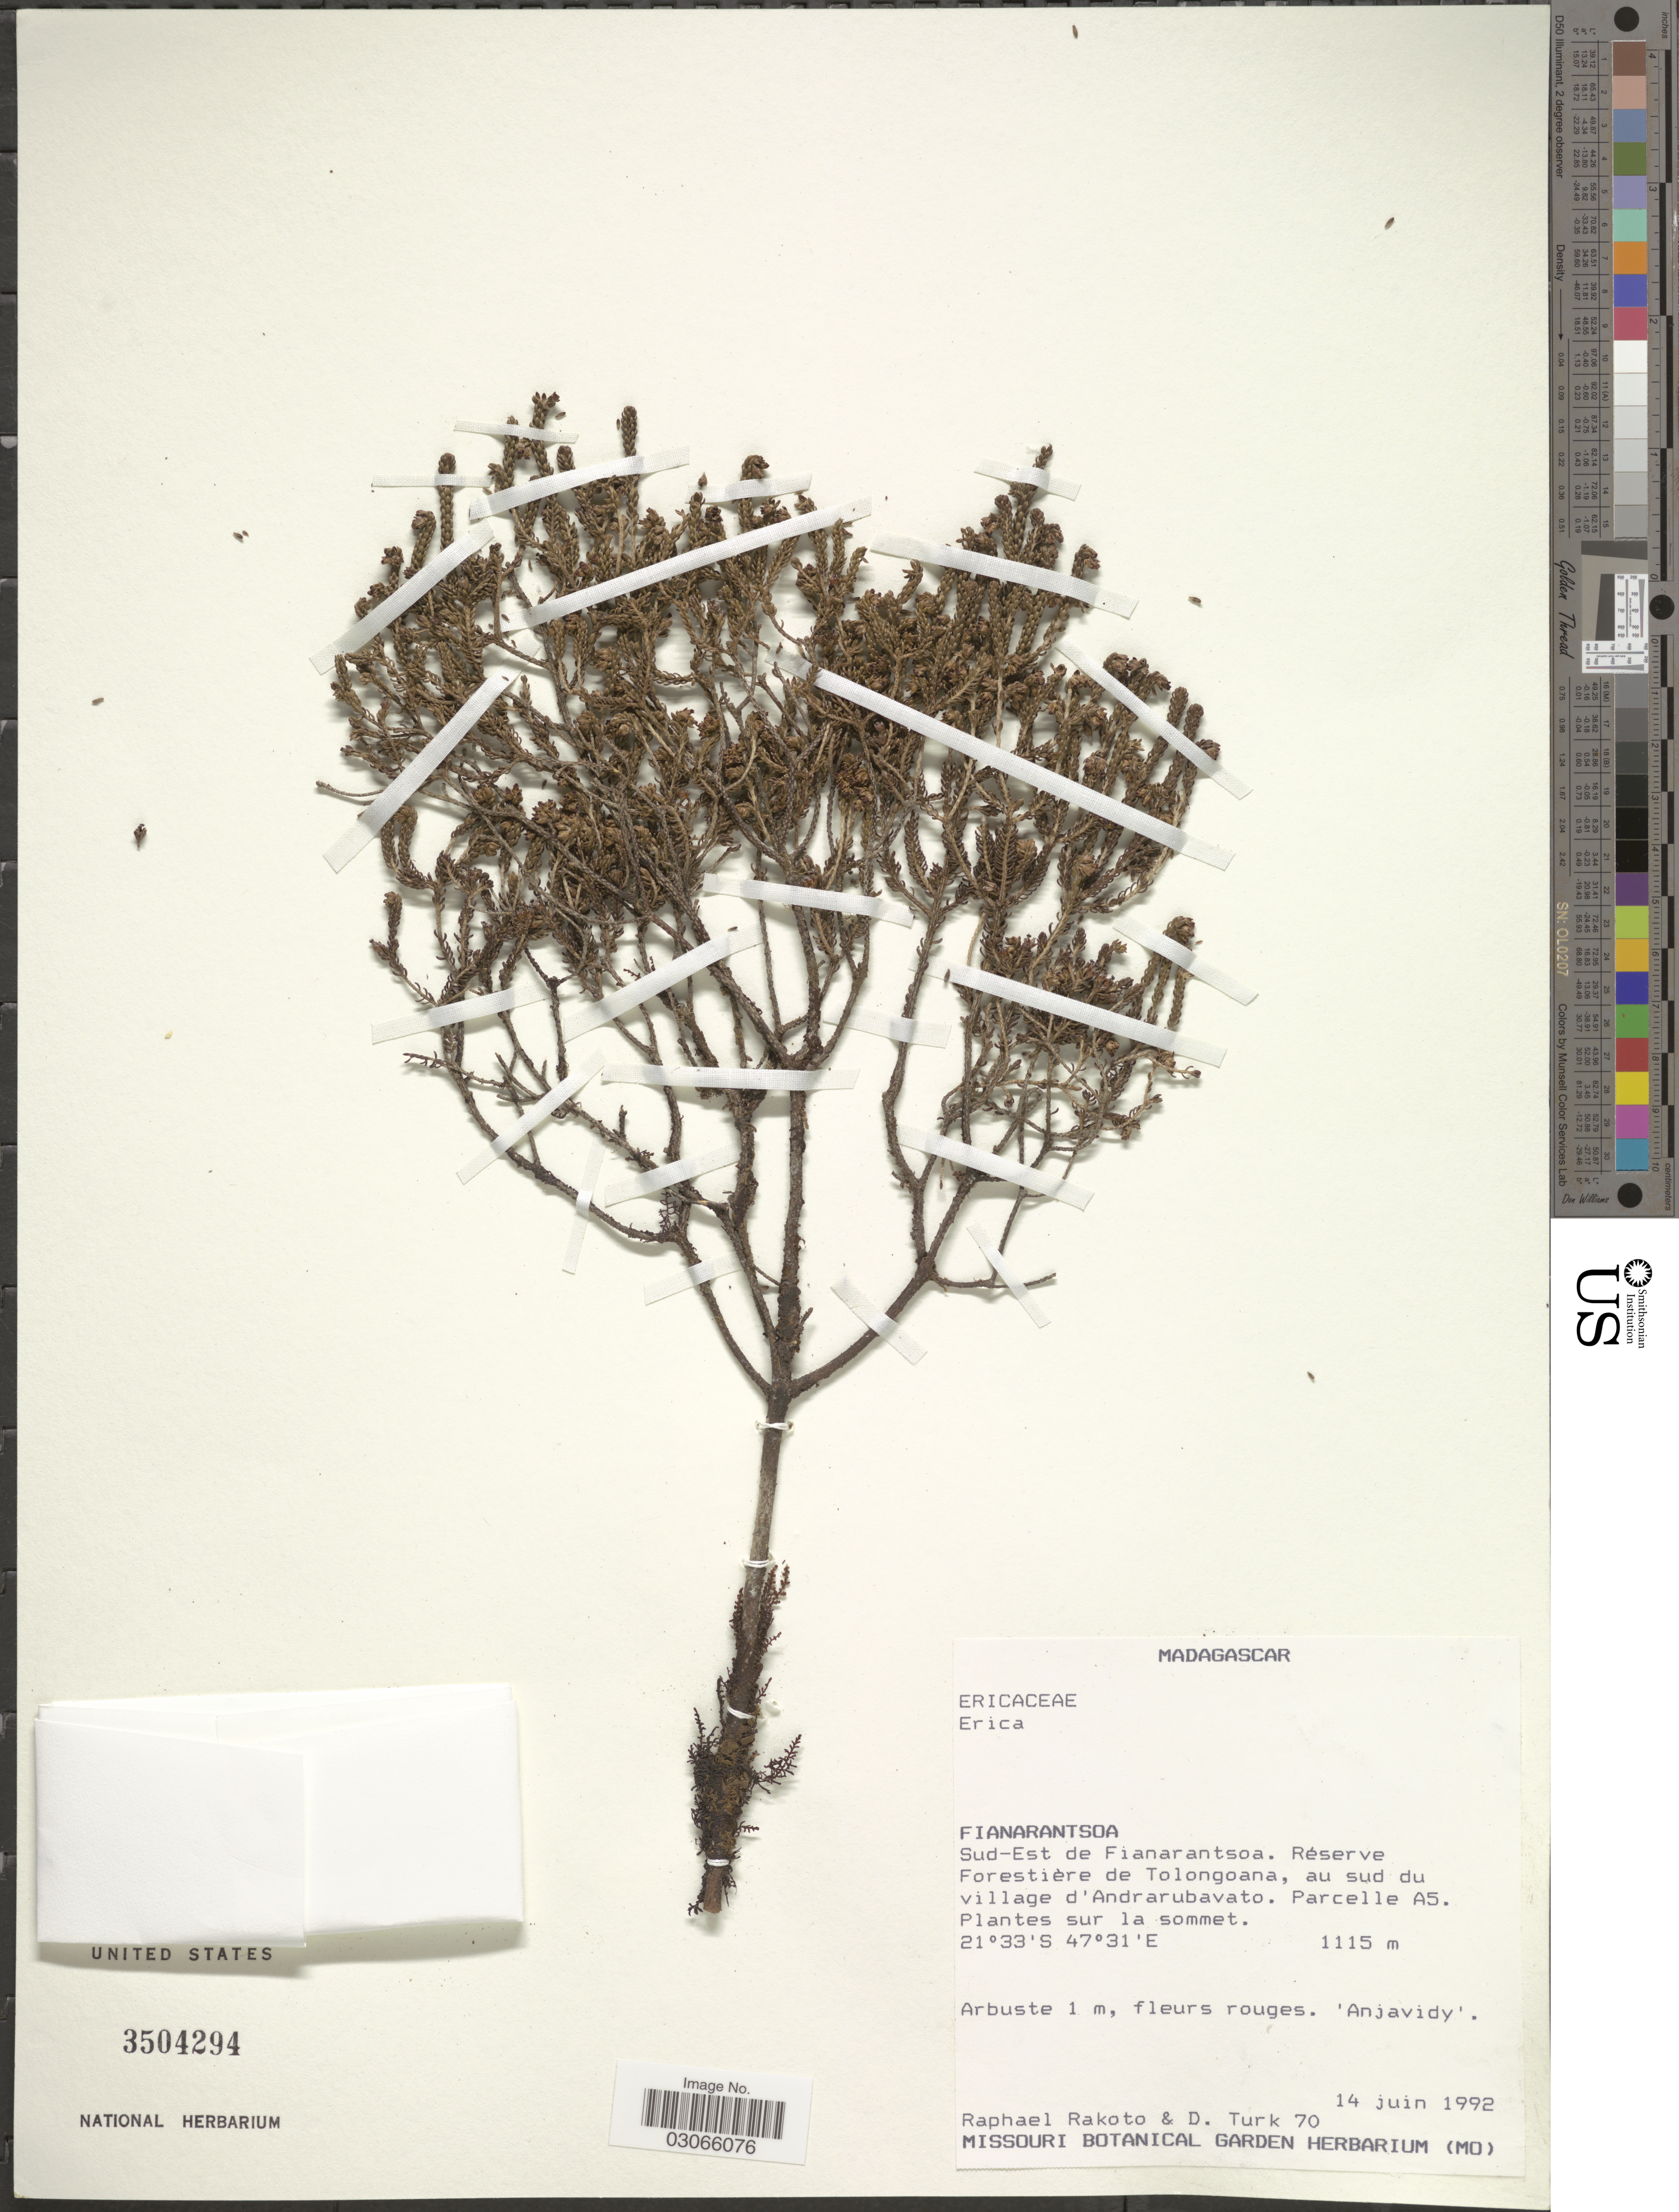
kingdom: Plantae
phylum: Tracheophyta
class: Magnoliopsida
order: Ericales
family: Ericaceae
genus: Erica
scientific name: Erica sp.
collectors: R. Rakoto & D. Turk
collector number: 70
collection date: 1992-06-14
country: Madagascar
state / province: Vatovavy Fitovinany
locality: Sud-Est de Fianarantsoa. Réserve Forestière de Tolongoana, au sud du village d'Andrarubavato. Parcelle A5.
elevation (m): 1115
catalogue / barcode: US 3504294